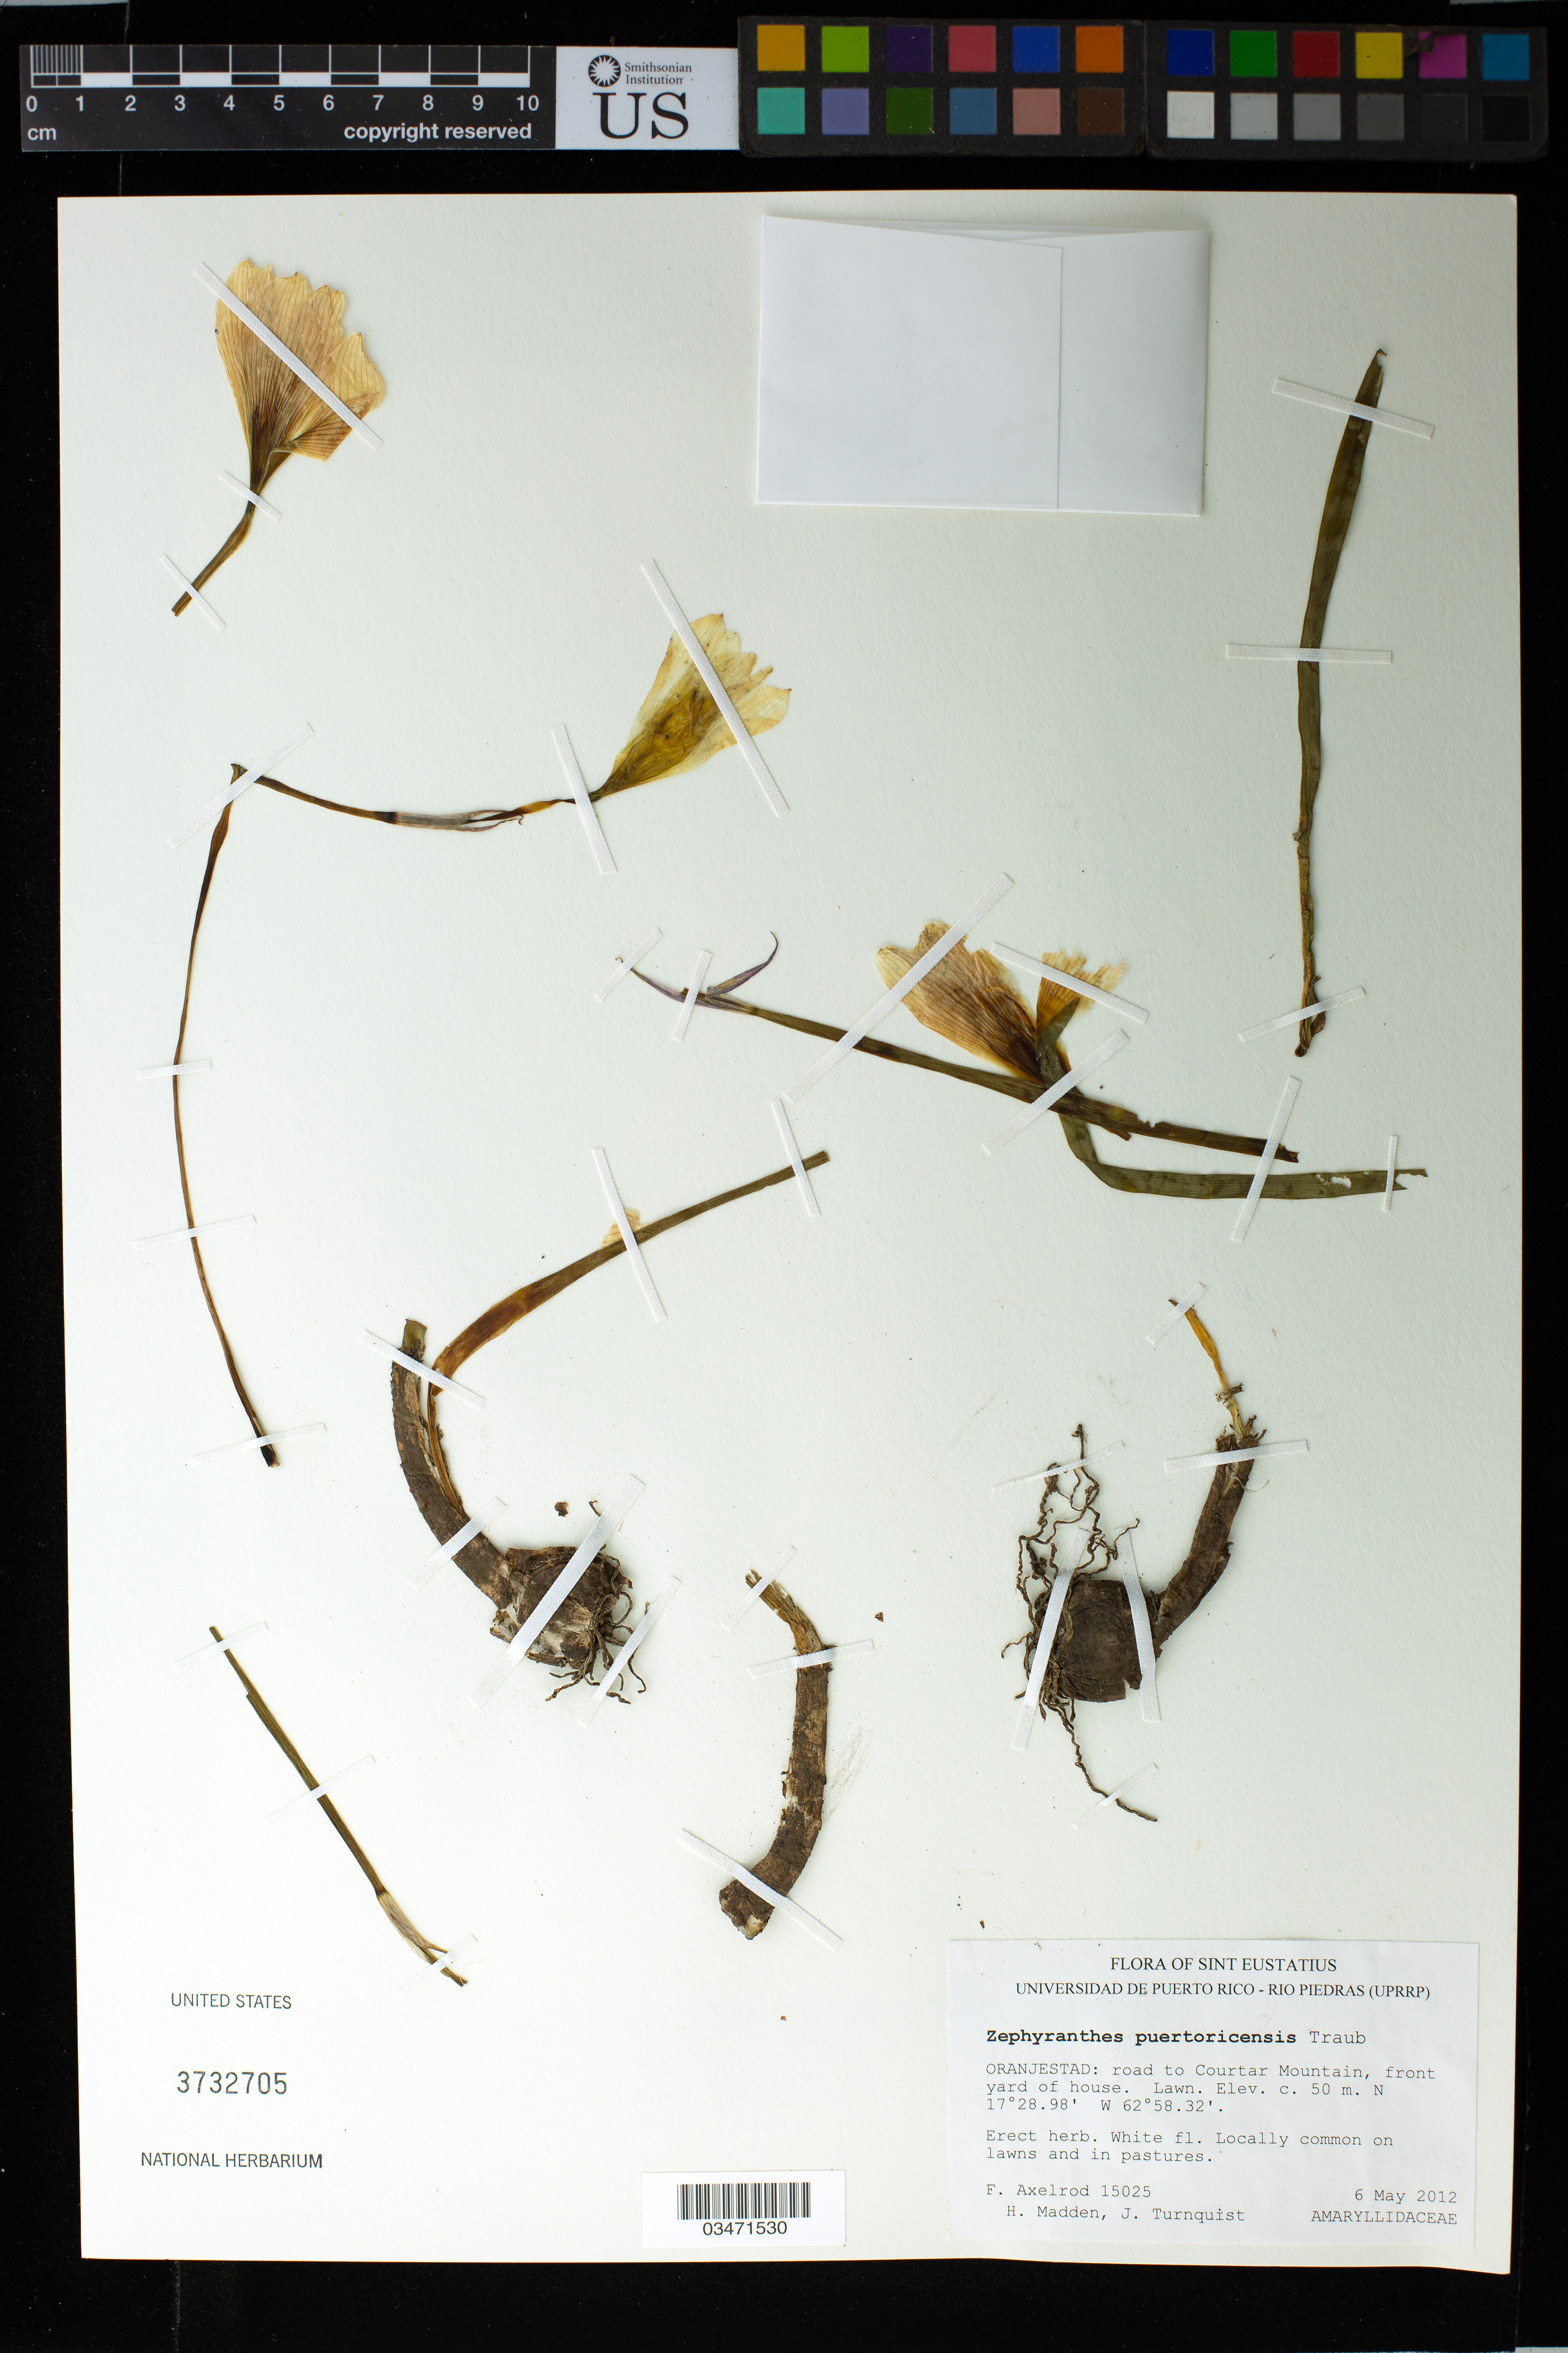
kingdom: Plantae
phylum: Tracheophyta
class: Liliopsida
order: Asparagales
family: Amaryllidaceae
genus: Zephyranthes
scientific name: Zephyranthes puertoricensis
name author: Traub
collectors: F. S. Axelrod, H. Madden & J. Turnquist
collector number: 15025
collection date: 2012-05-06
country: Netherlands Antilles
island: St. Eustatius I.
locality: Oranjestad: Courtar Mountain, front yard of house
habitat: Lawn. Locally common on lawns and in pastures.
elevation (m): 50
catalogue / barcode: US 3732705